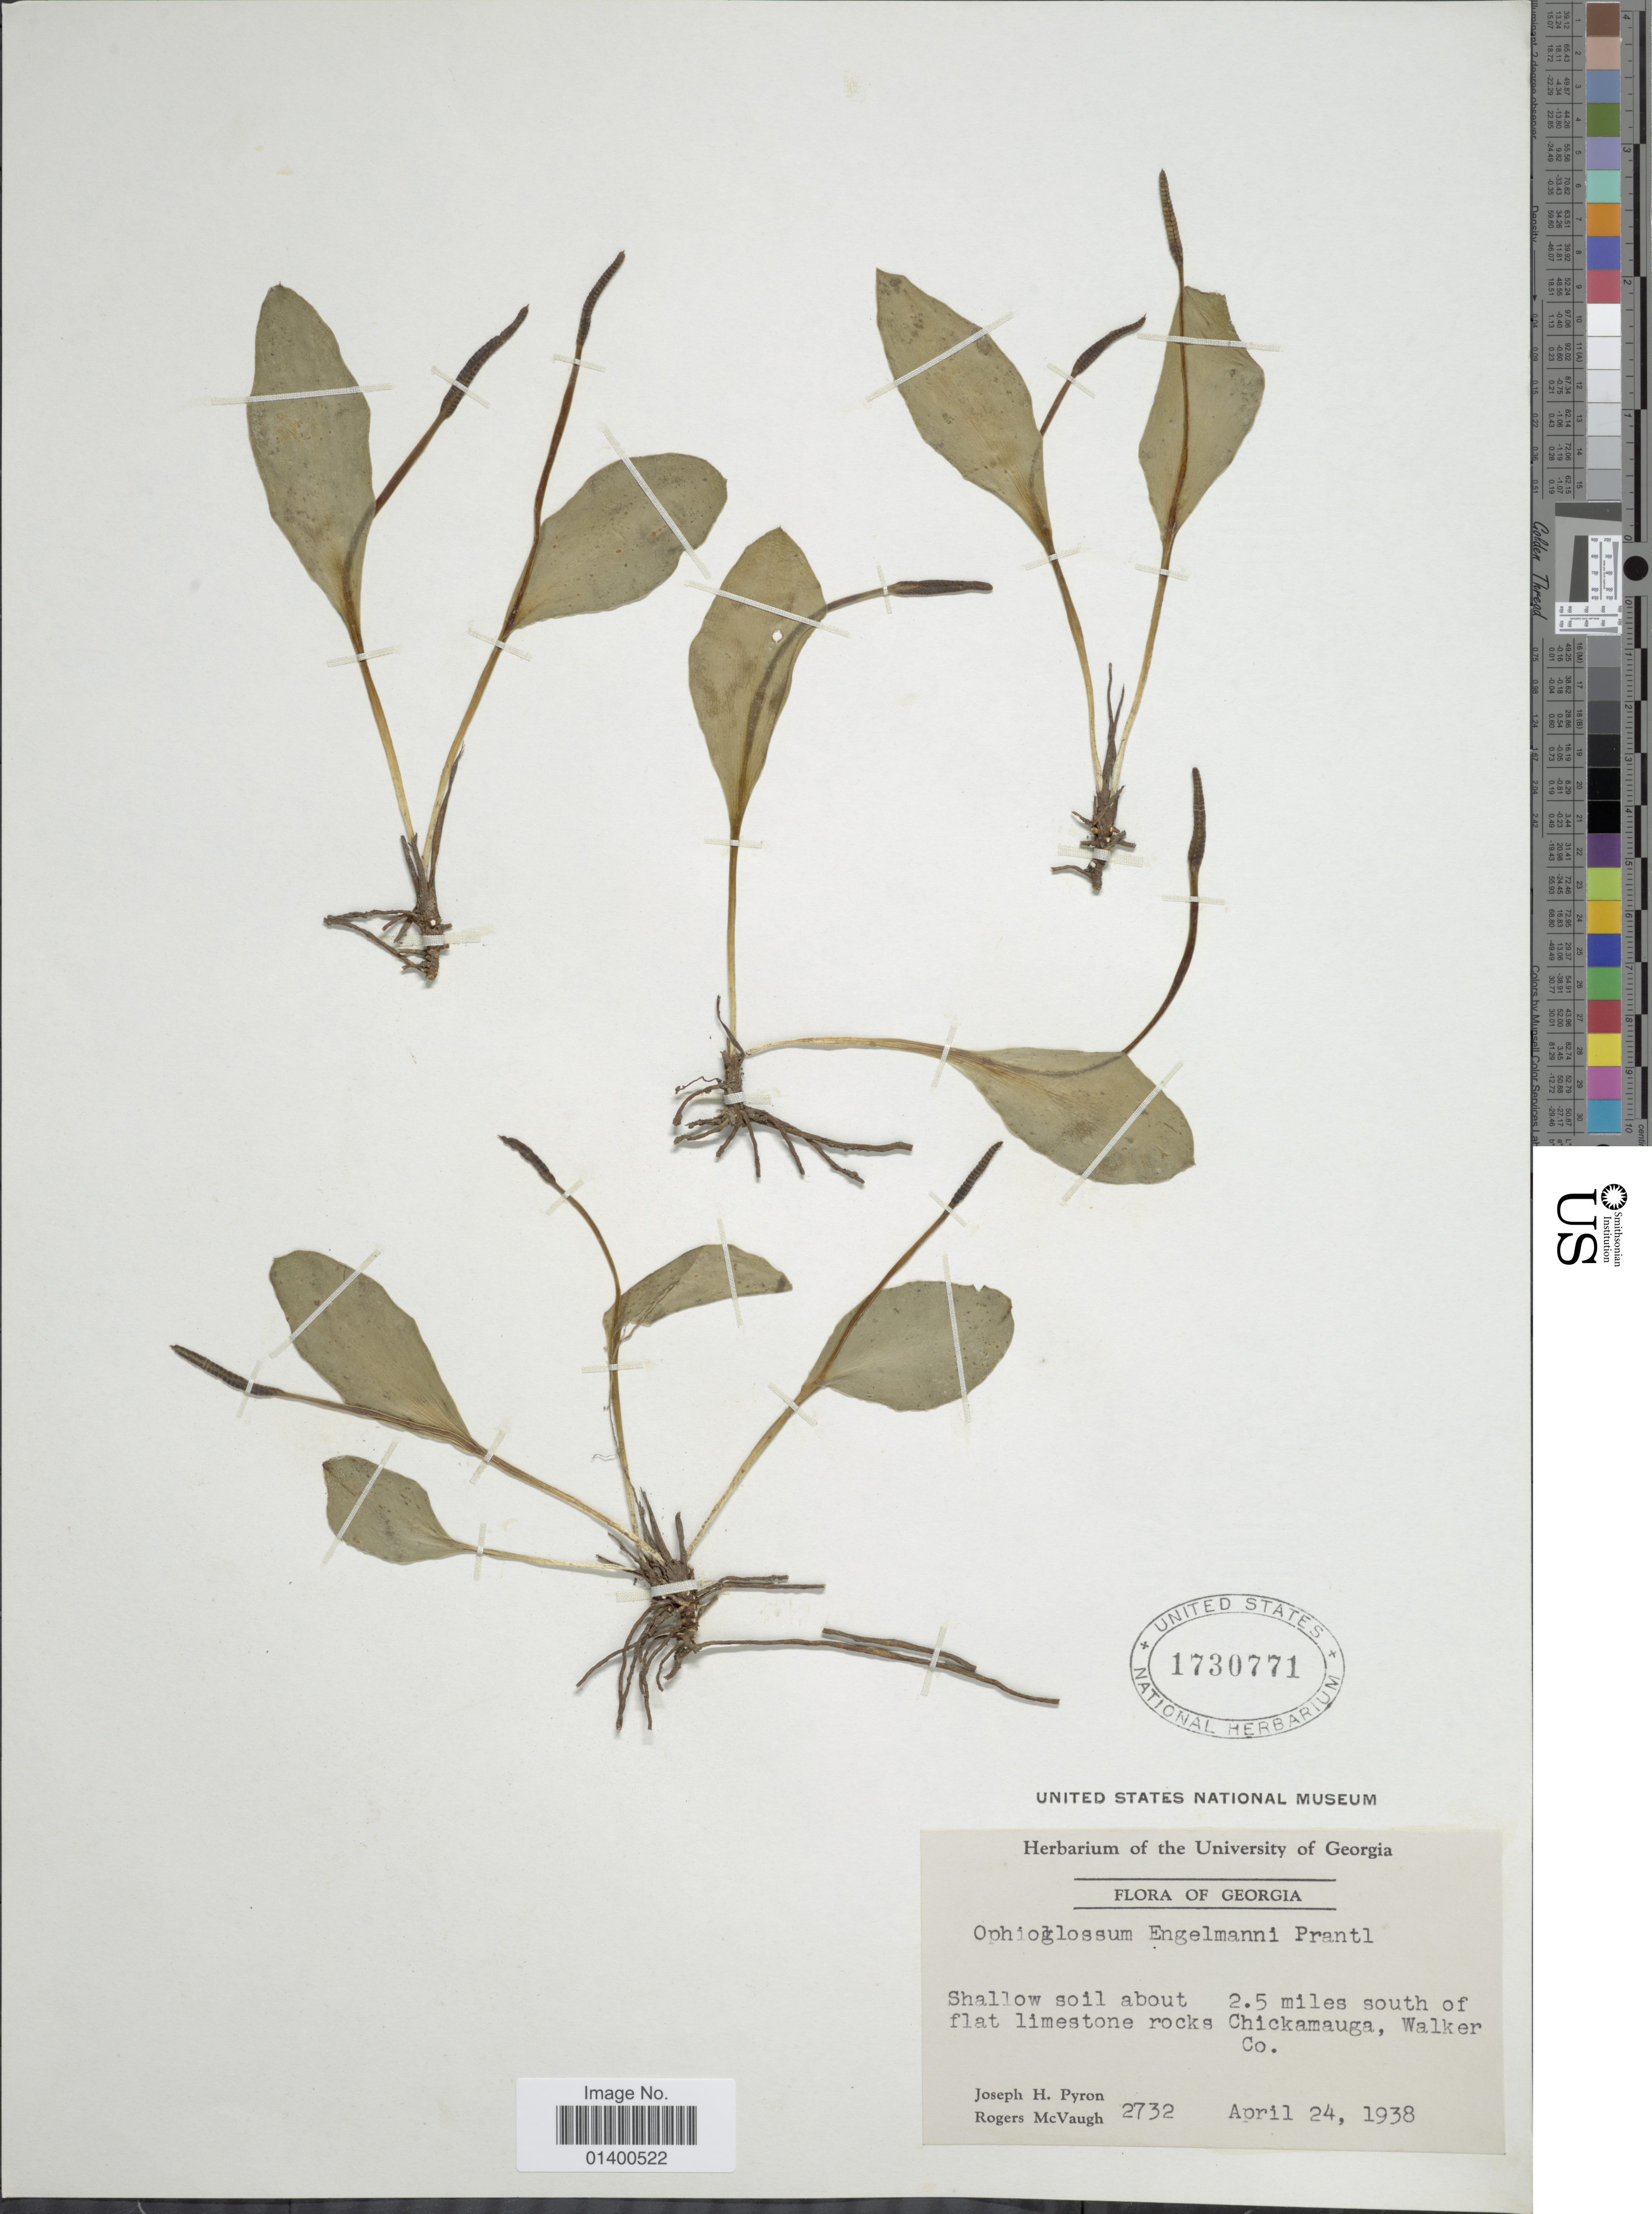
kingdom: Plantae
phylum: Tracheophyta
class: Polypodiopsida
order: Ophioglossales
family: Ophioglossaceae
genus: Ophioglossum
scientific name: Ophioglossum engelmannii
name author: Prantl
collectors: J. H. Pyron & R. McVaugh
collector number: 2732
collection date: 1938-04-24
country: United States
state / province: Georgia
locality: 2.5 miles south of flat limestone rocks Chickamauga, Walker Co.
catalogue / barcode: US 1730771